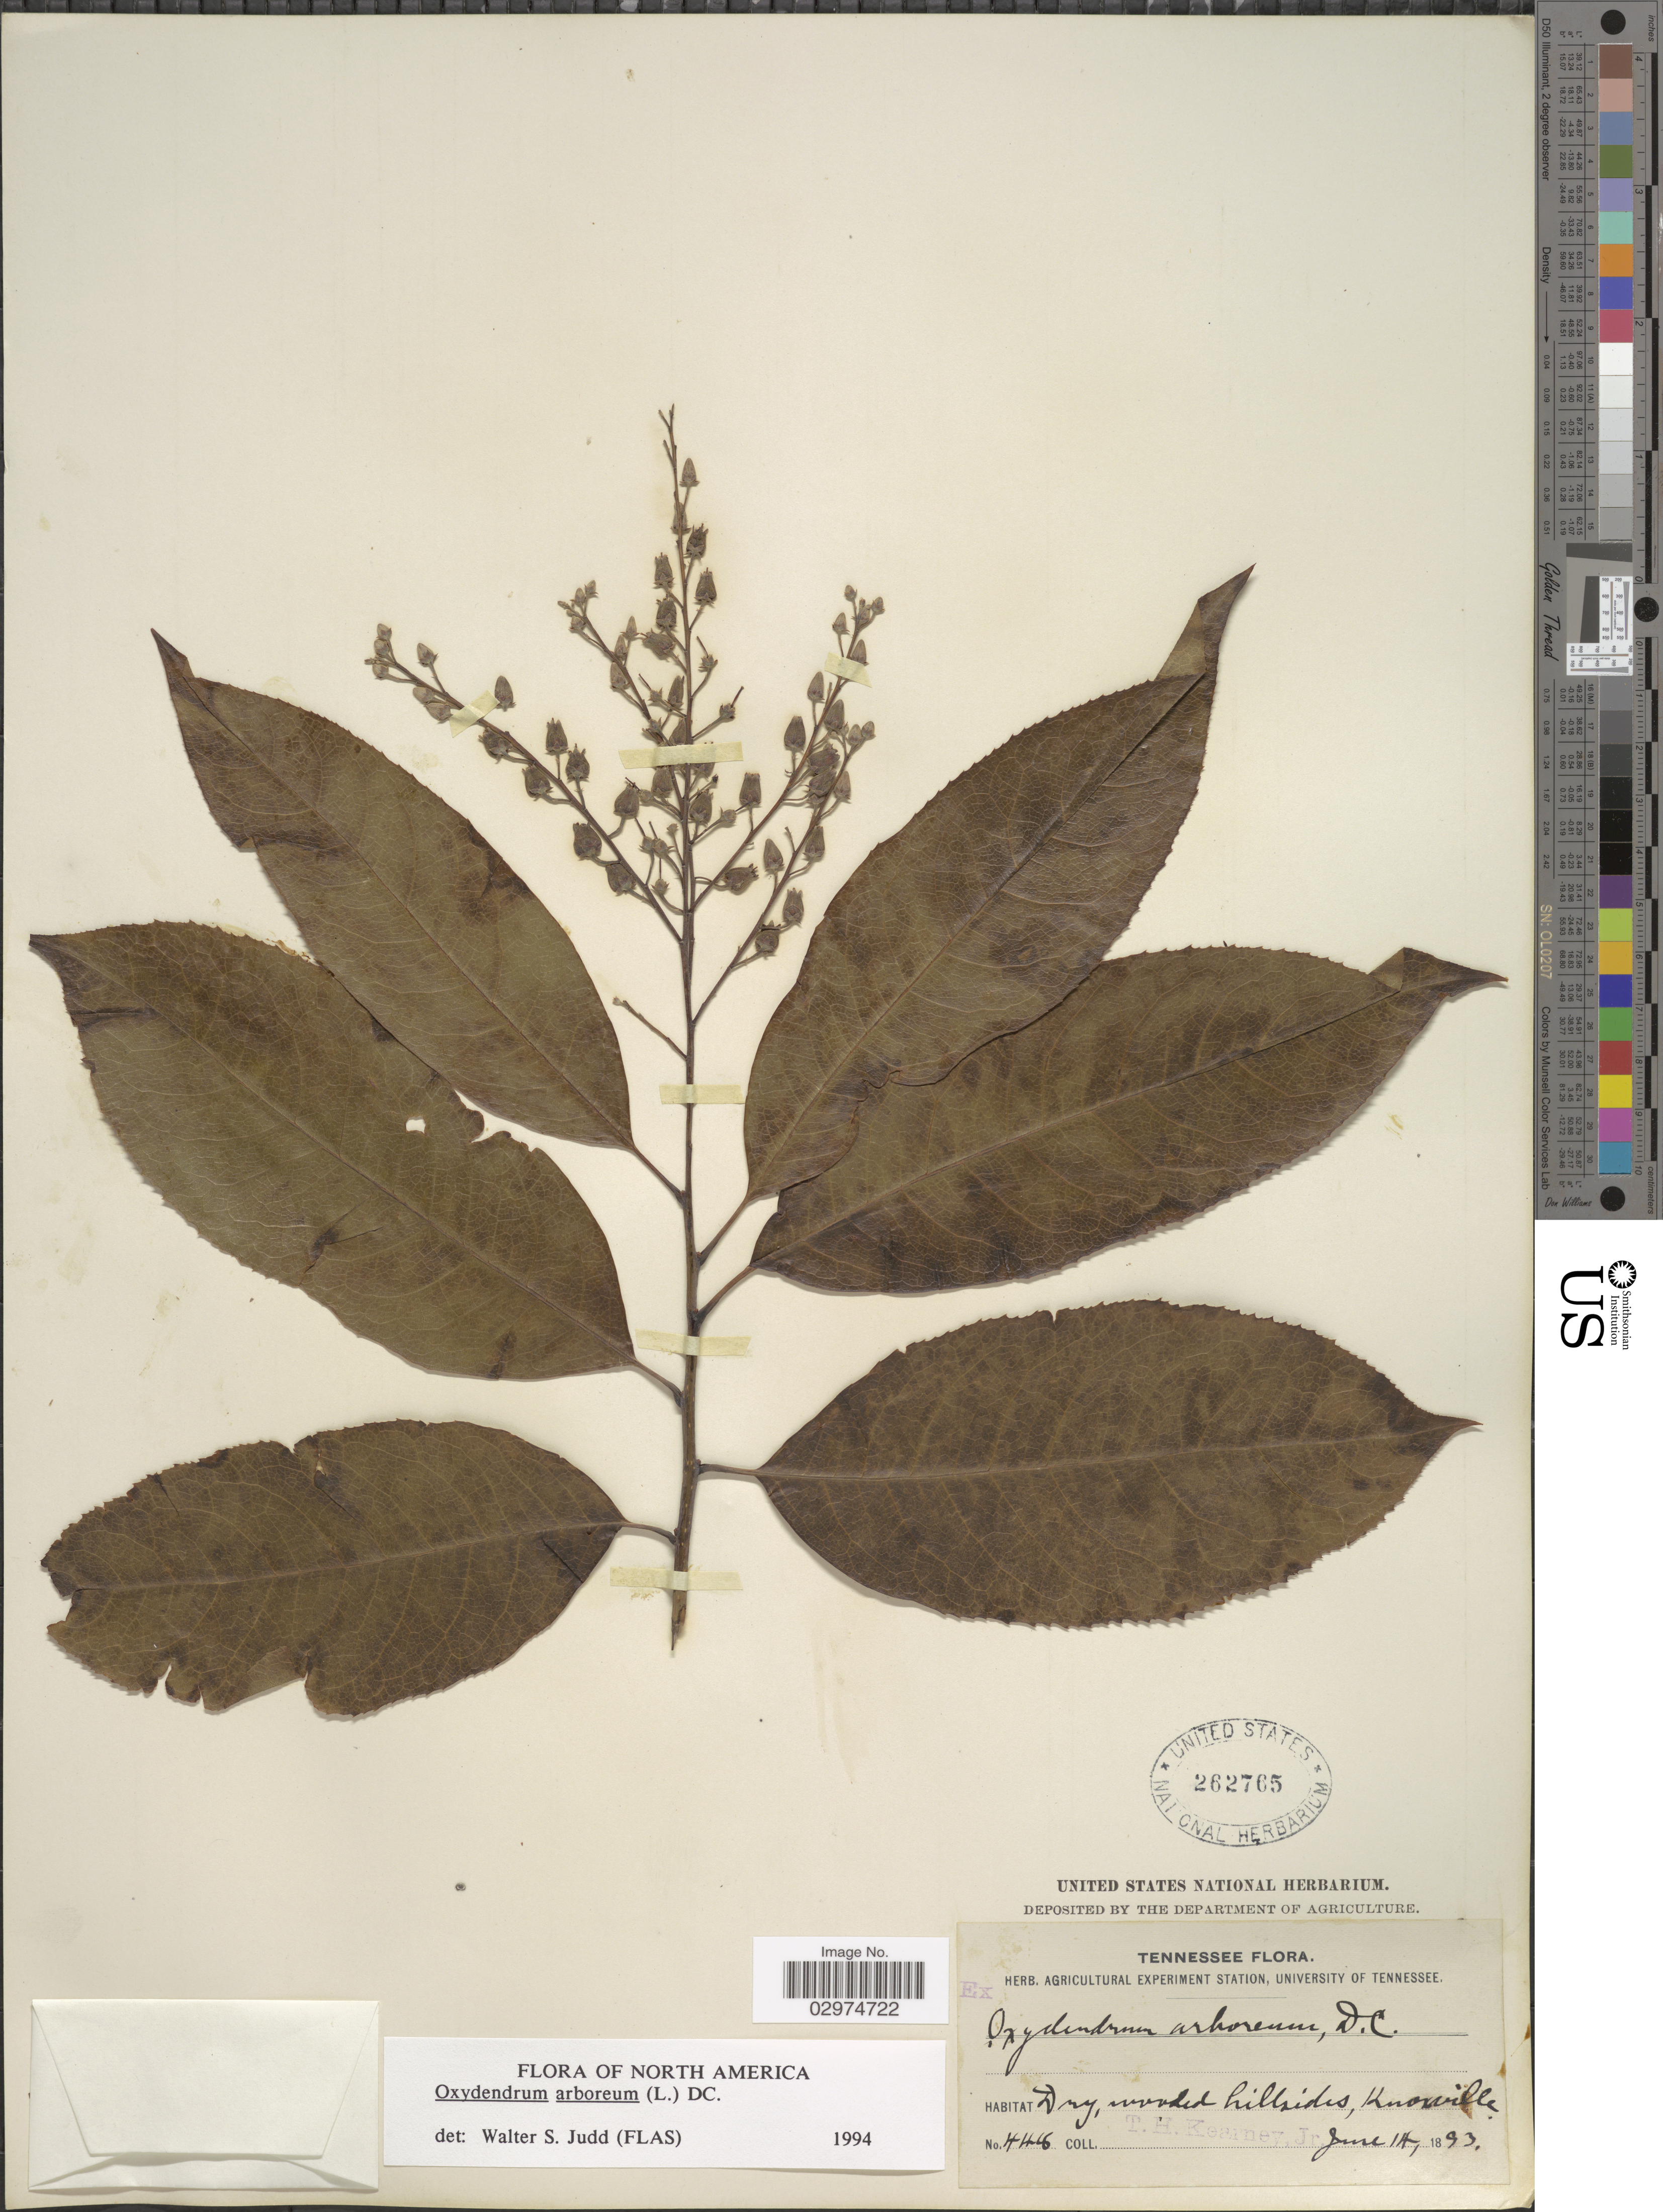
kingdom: Plantae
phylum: Tracheophyta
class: Magnoliopsida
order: Ericales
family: Ericaceae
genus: Oxydendrum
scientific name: Oxydendrum arboreum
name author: (L.) DC.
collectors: T. H. Kearney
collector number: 446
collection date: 1893-06-14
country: United States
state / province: Tennessee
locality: Dry, wooded hillsides, Knoxville.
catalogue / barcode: US 262765